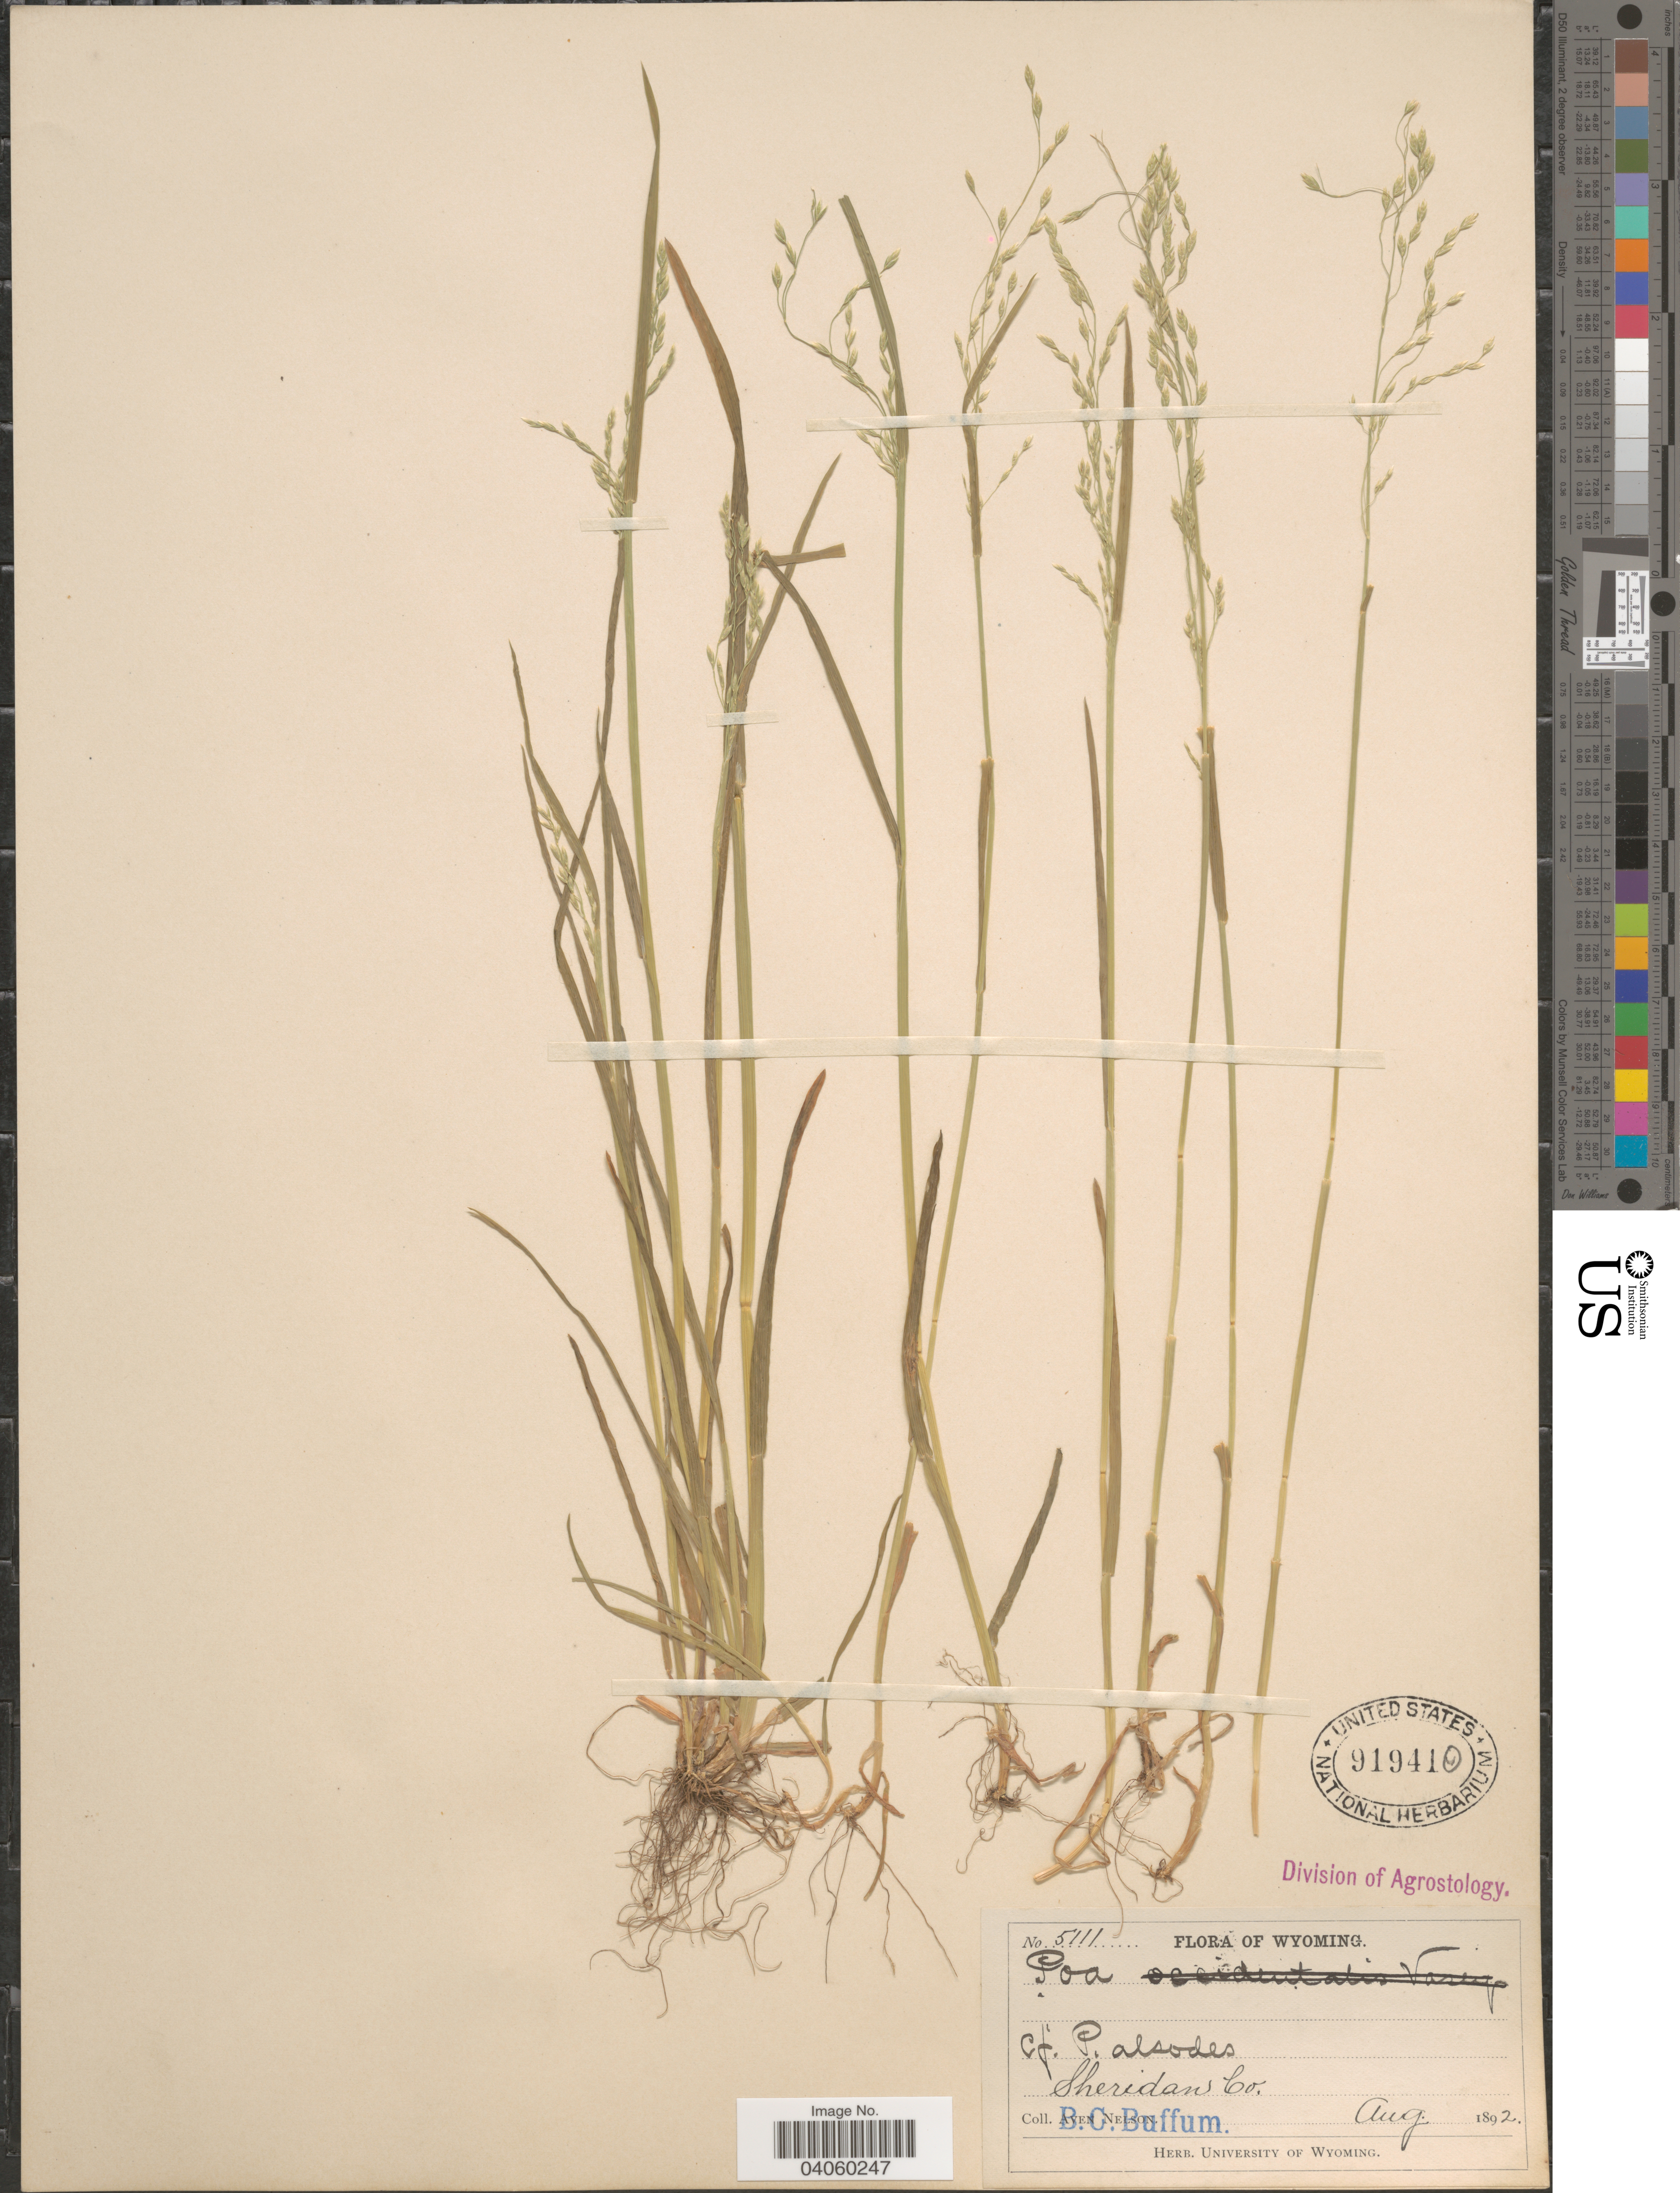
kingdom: Plantae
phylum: Tracheophyta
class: Liliopsida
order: Poales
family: Poaceae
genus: Poa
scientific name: Poa leptocoma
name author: Trin.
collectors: B. Buffum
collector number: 5111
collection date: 1892-08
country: United States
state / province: Wyoming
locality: Sheridan Co.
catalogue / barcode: US 919410